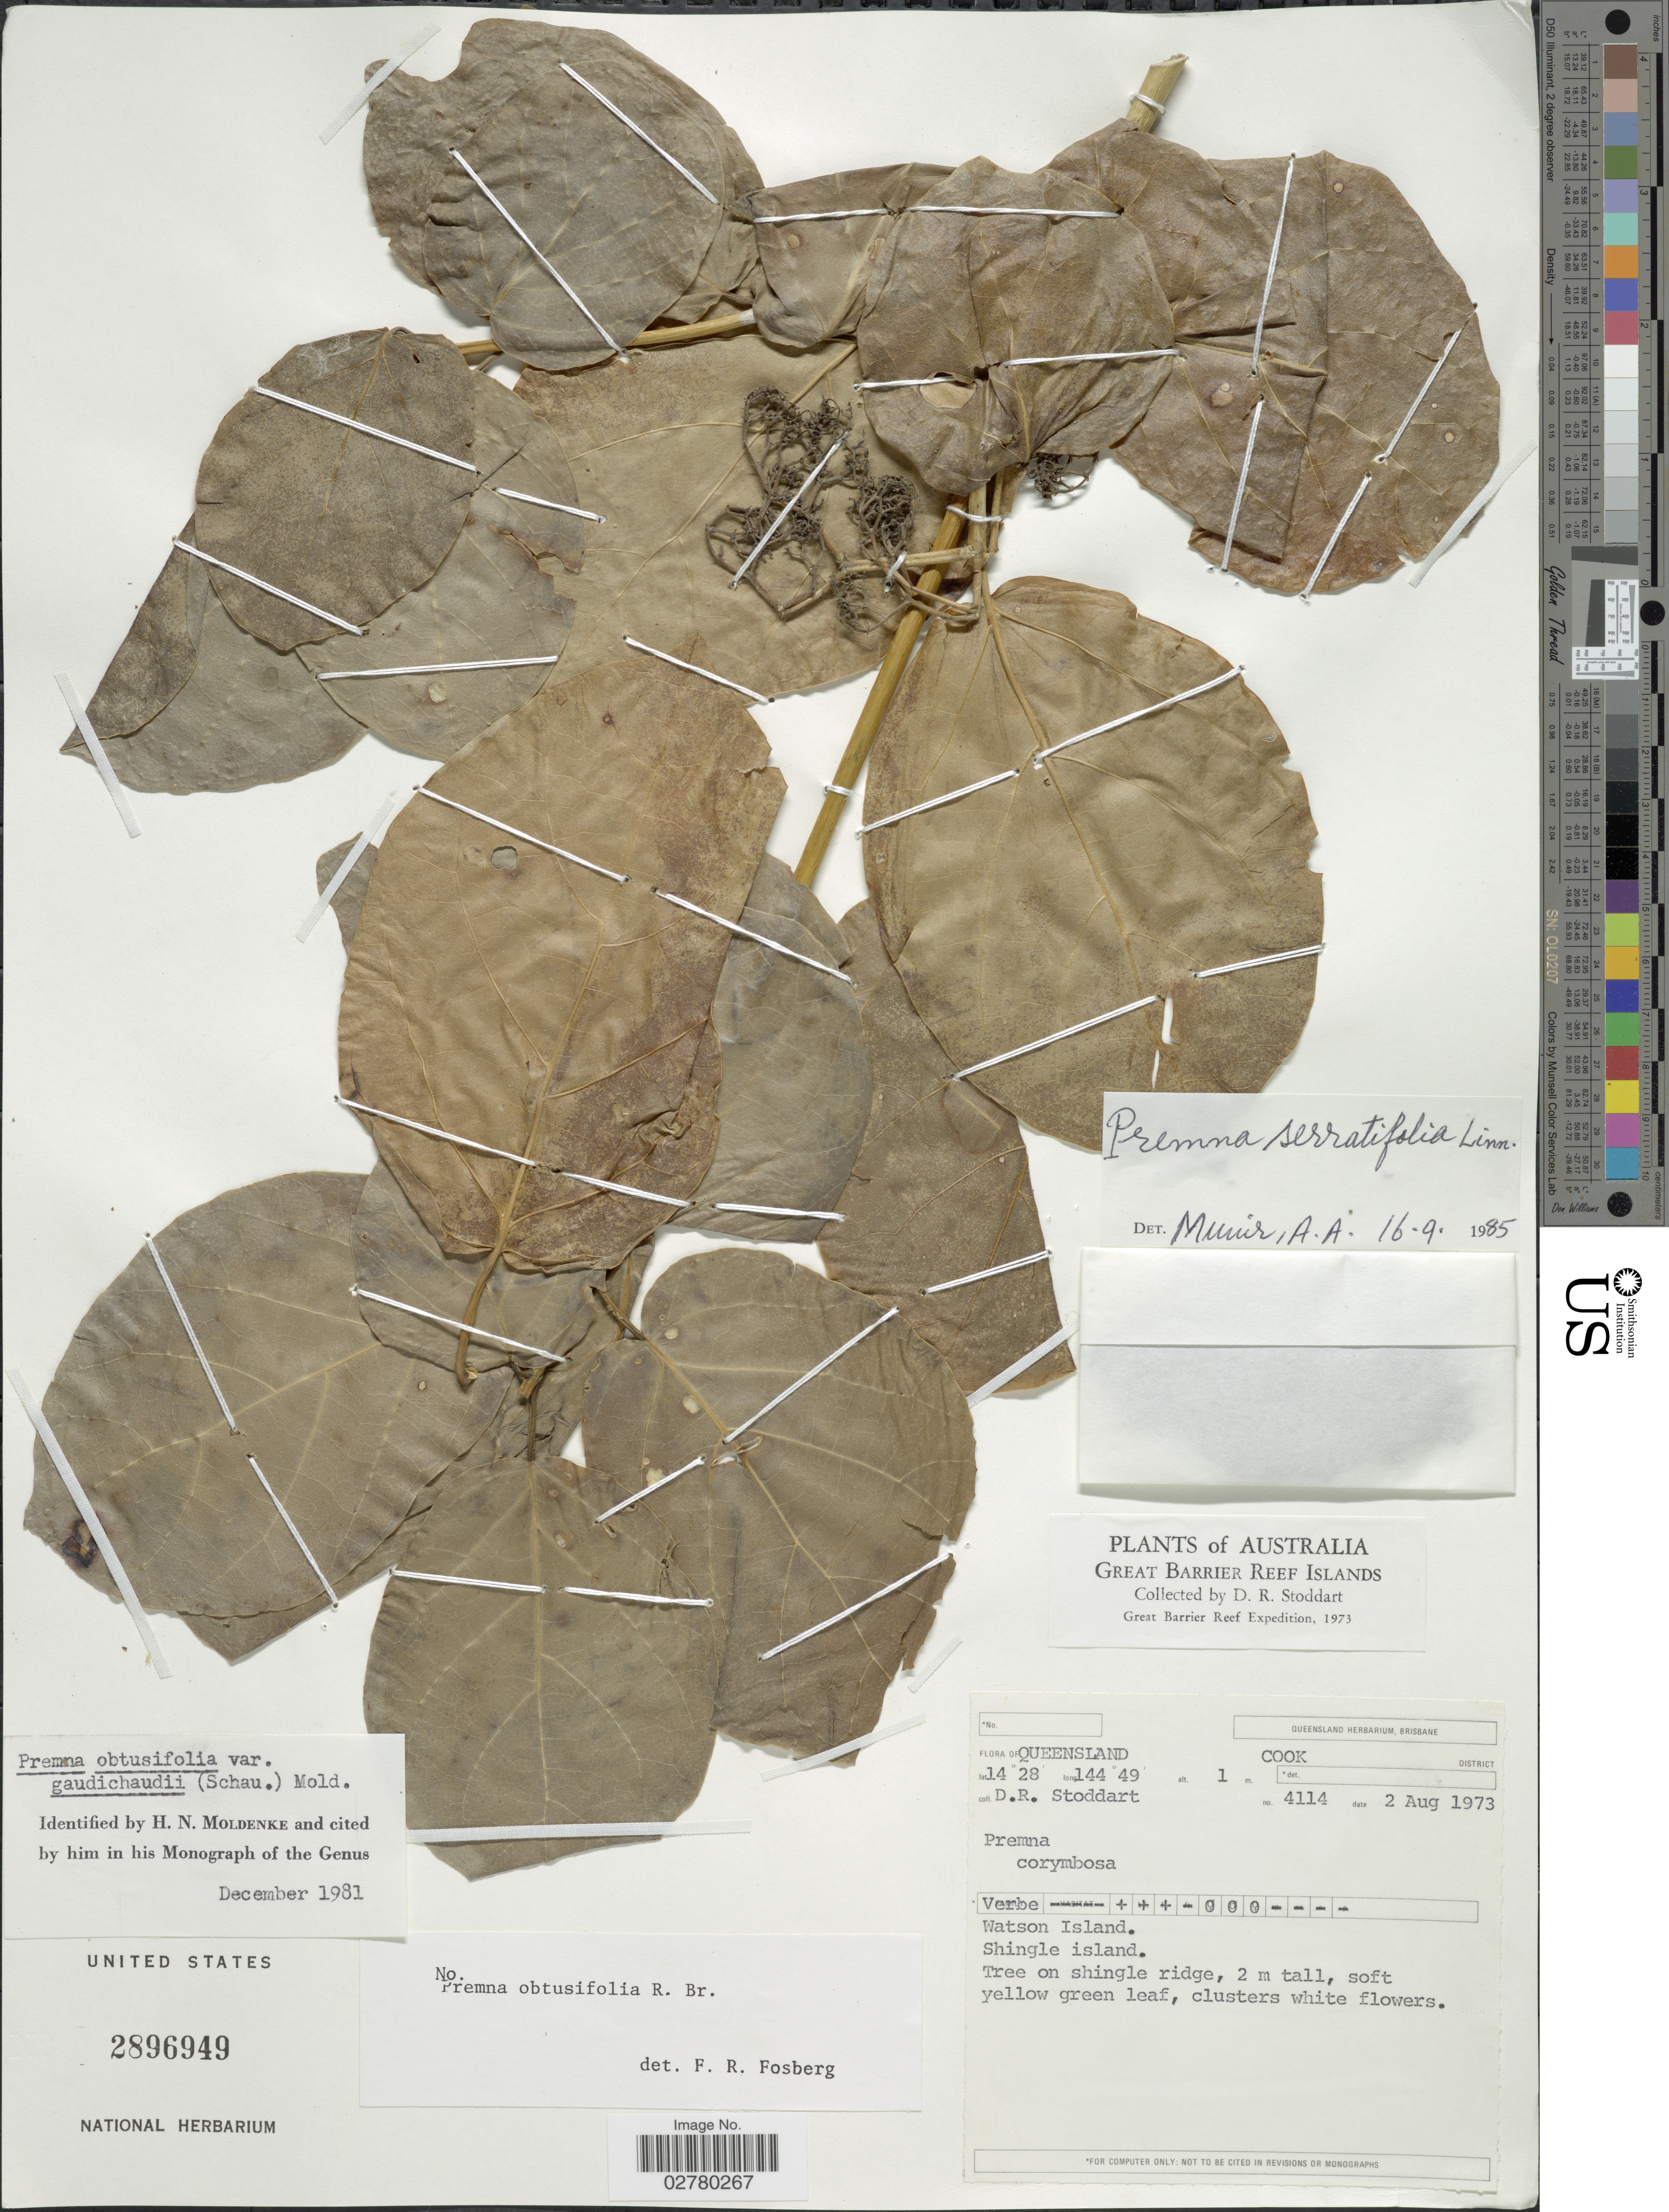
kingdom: Plantae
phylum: Tracheophyta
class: Magnoliopsida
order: Lamiales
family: Lamiaceae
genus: Premna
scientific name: Premna serratifolia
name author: L.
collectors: D. R. Stoddart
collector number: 4114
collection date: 1973-08-02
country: Australia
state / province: Queensland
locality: Great Barrier Reef Islands, Cook District, Watson Island, Shingle Island.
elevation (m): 1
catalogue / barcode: US 2896949